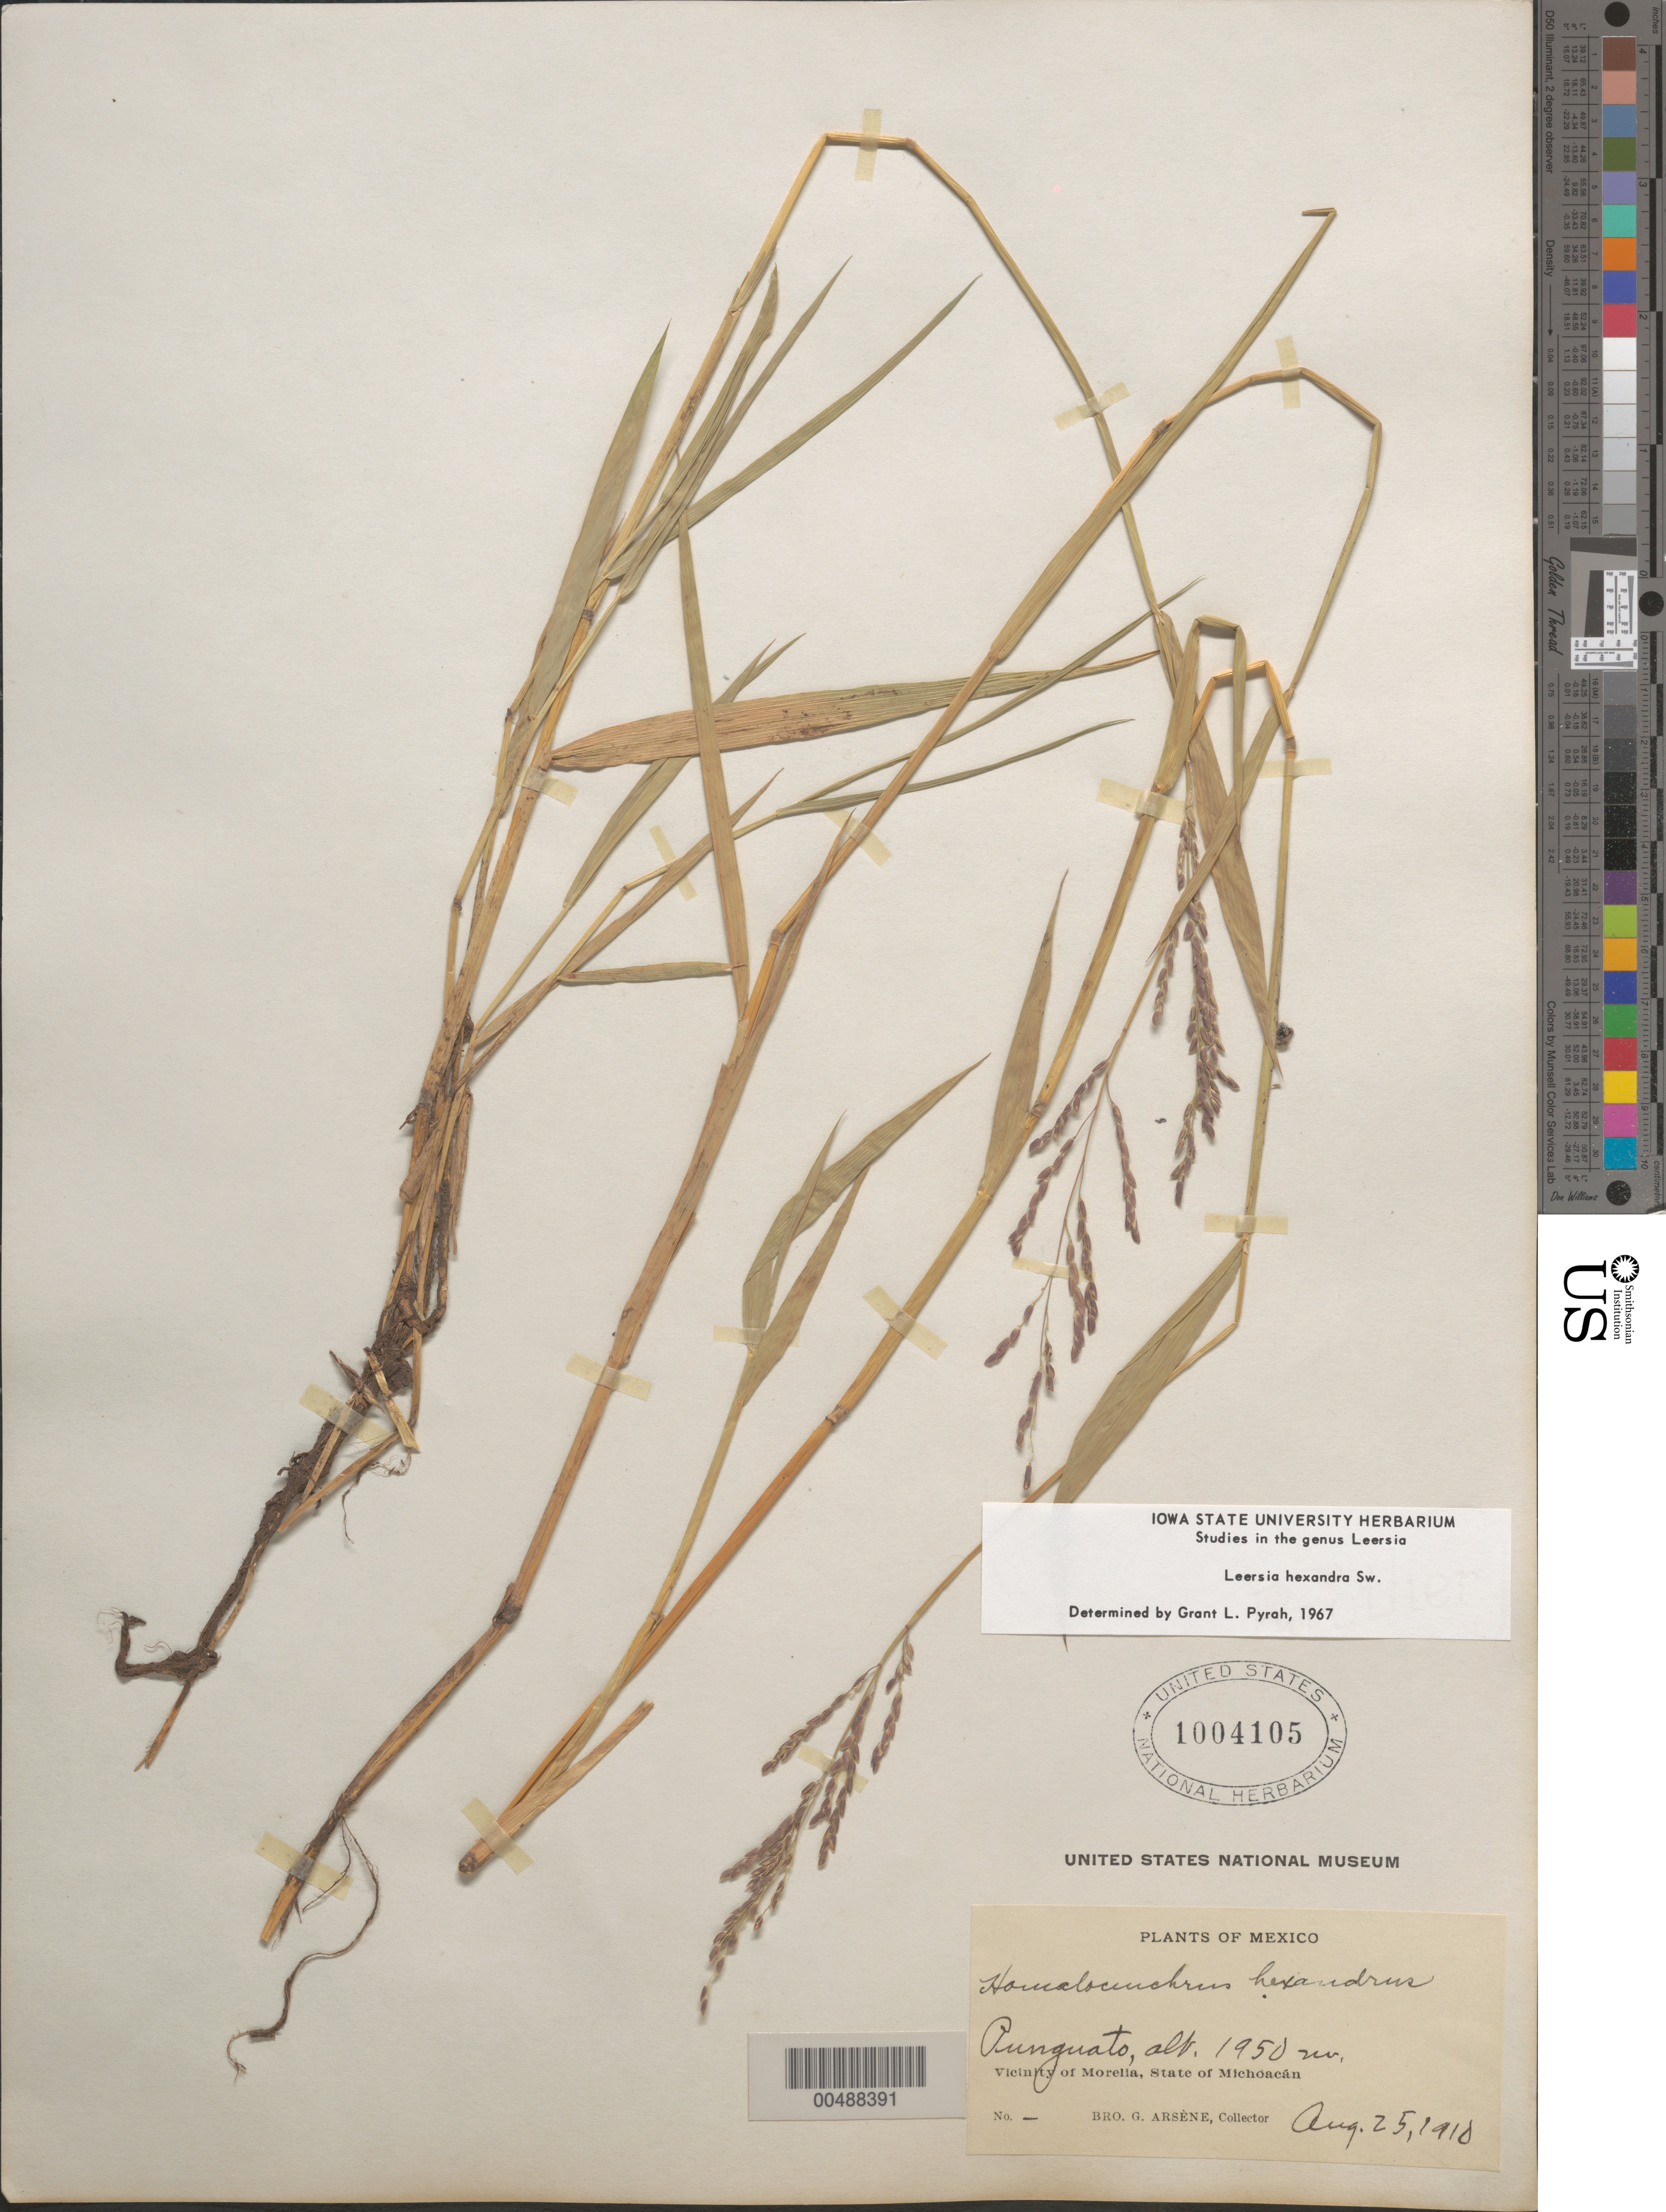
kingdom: Plantae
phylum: Tracheophyta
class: Liliopsida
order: Poales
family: Poaceae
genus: Leersia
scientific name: Leersia hexandra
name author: Sw.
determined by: Pyrah, G. L.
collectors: Bro. G. Arsène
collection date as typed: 25 Aug 1910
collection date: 1910-08-25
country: Mexico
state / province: Michoacán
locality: Puguato, vicinity of Morelia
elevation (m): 1950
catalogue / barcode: US 1004105